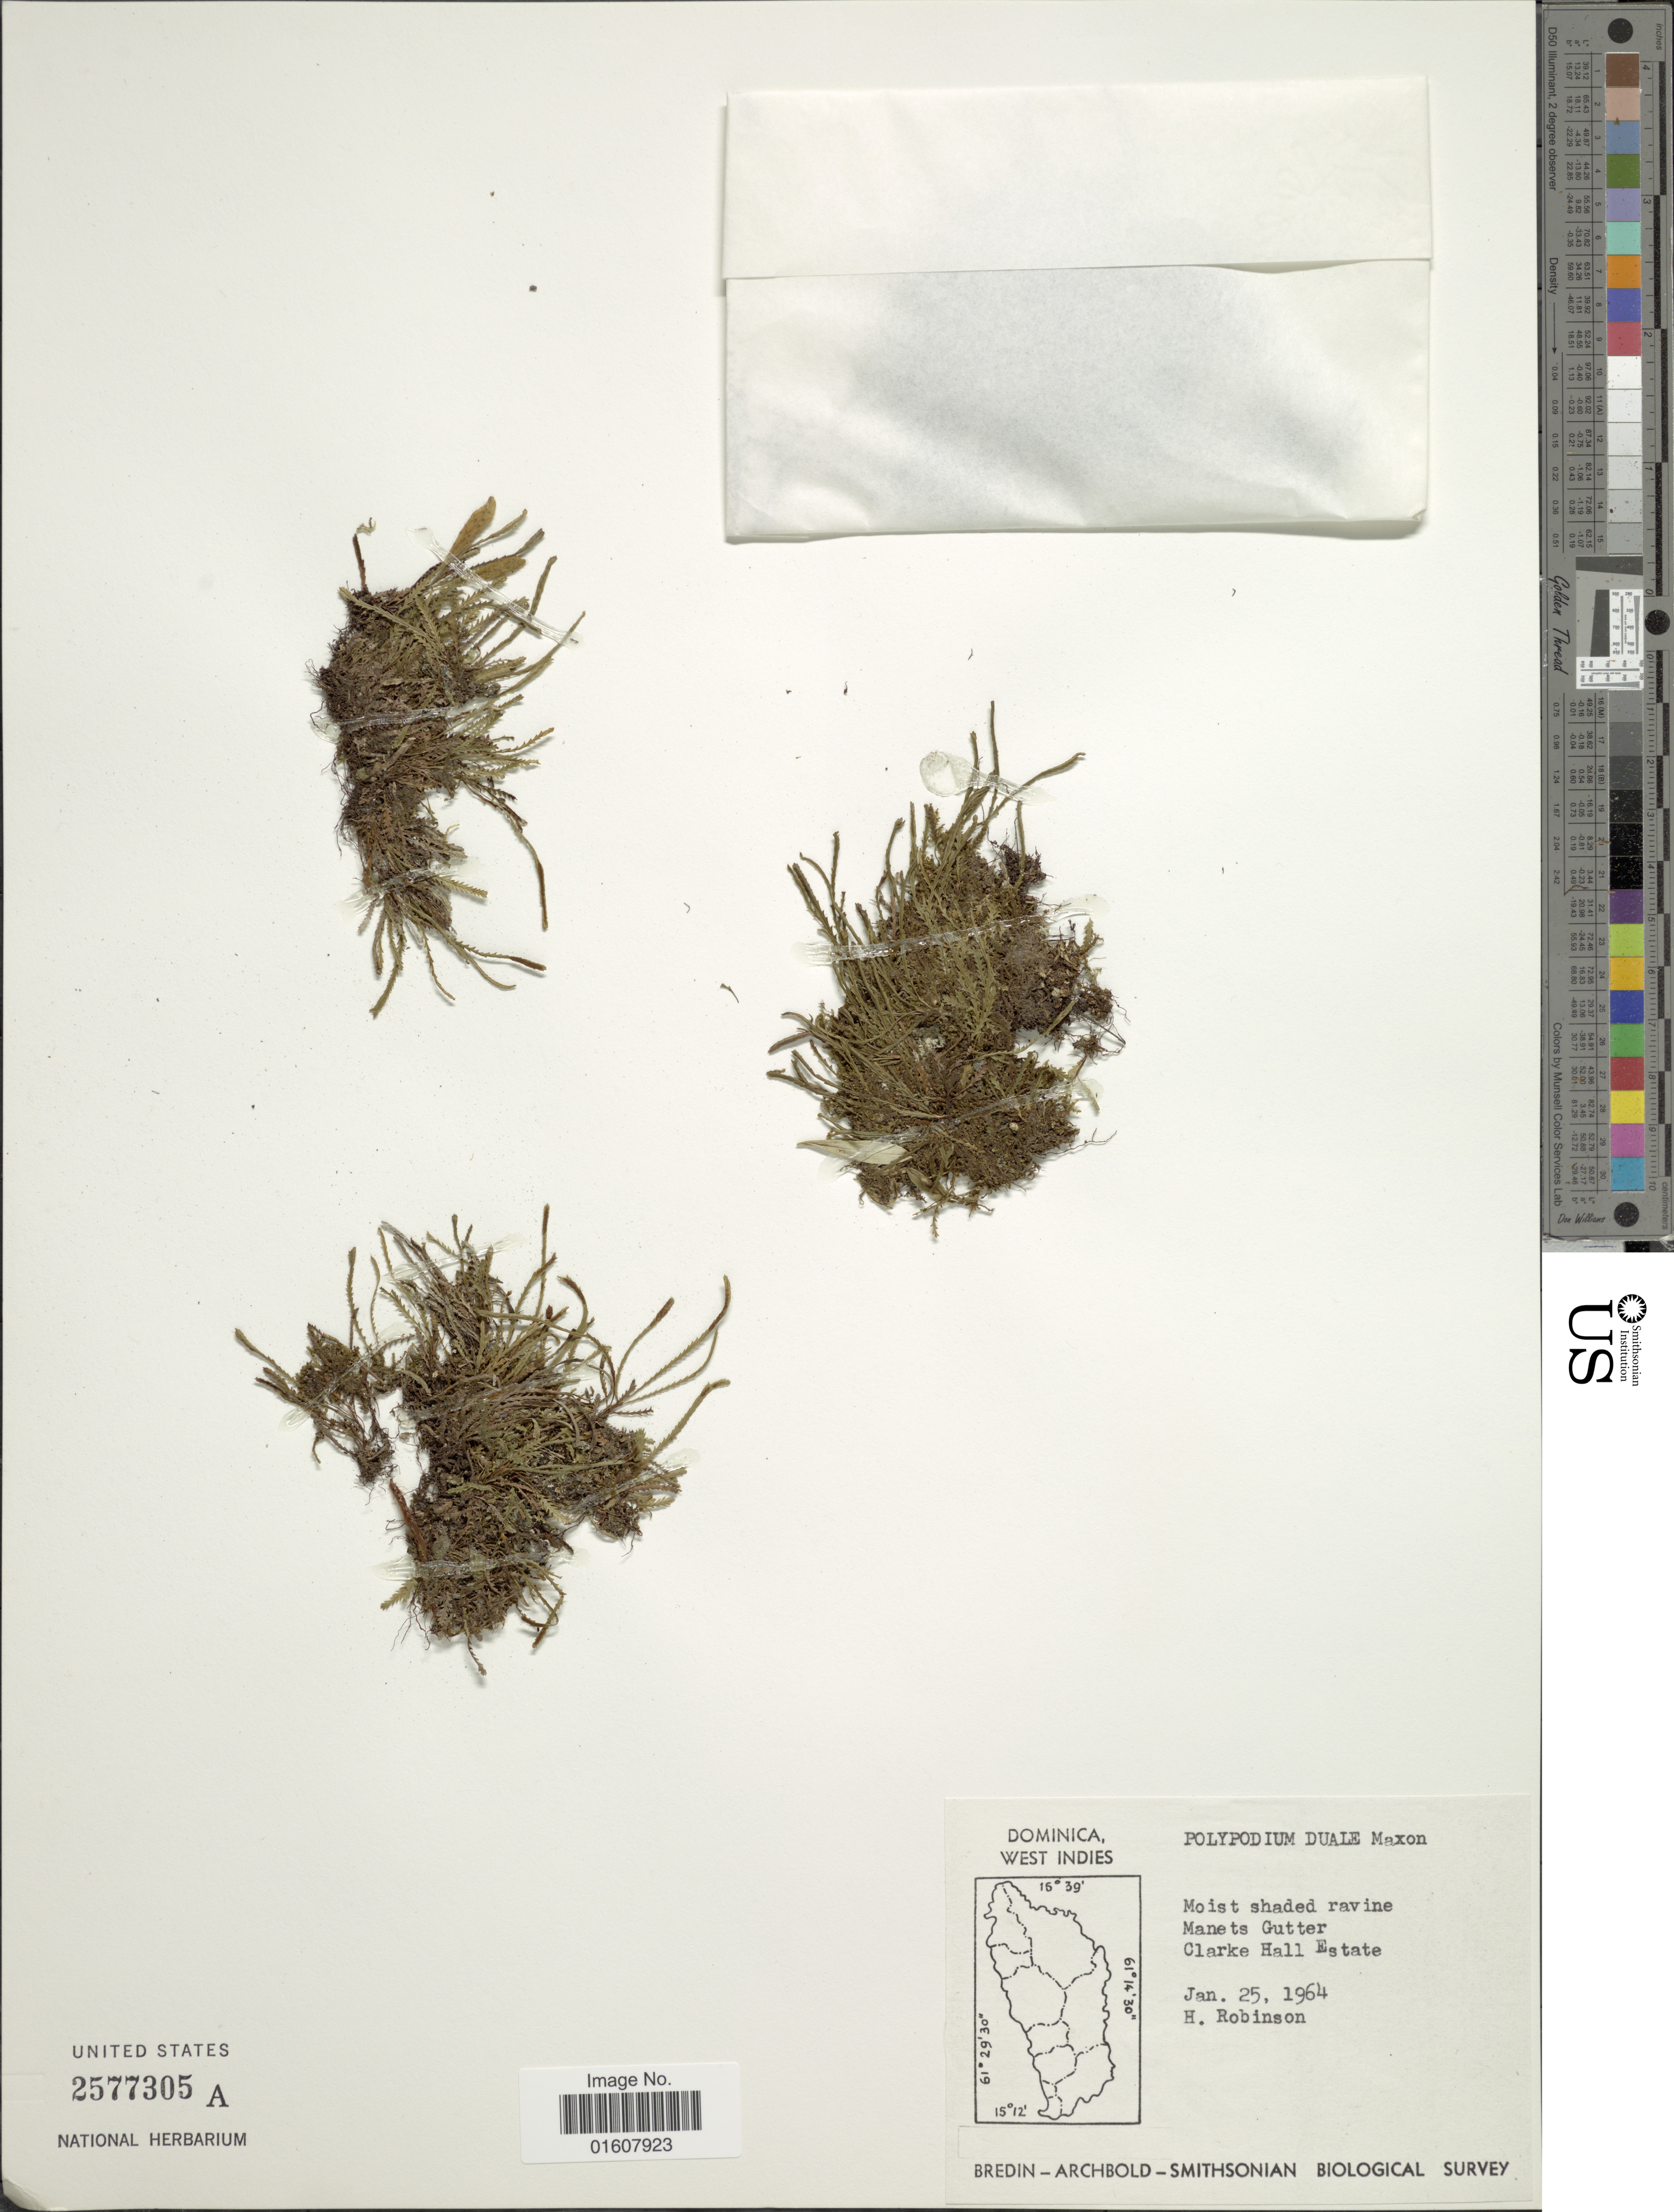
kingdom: Plantae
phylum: Tracheophyta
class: Polypodiopsida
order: Polypodiales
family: Polypodiaceae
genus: Cochlidium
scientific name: Cochlidium serrulatum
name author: (Sw.) L.E. Bishop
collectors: H. Robinson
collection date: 1964-01-25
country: Dominica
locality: Moist shaded ravine Manets Gutter Clarke Hall Estate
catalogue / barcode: US 2577305A